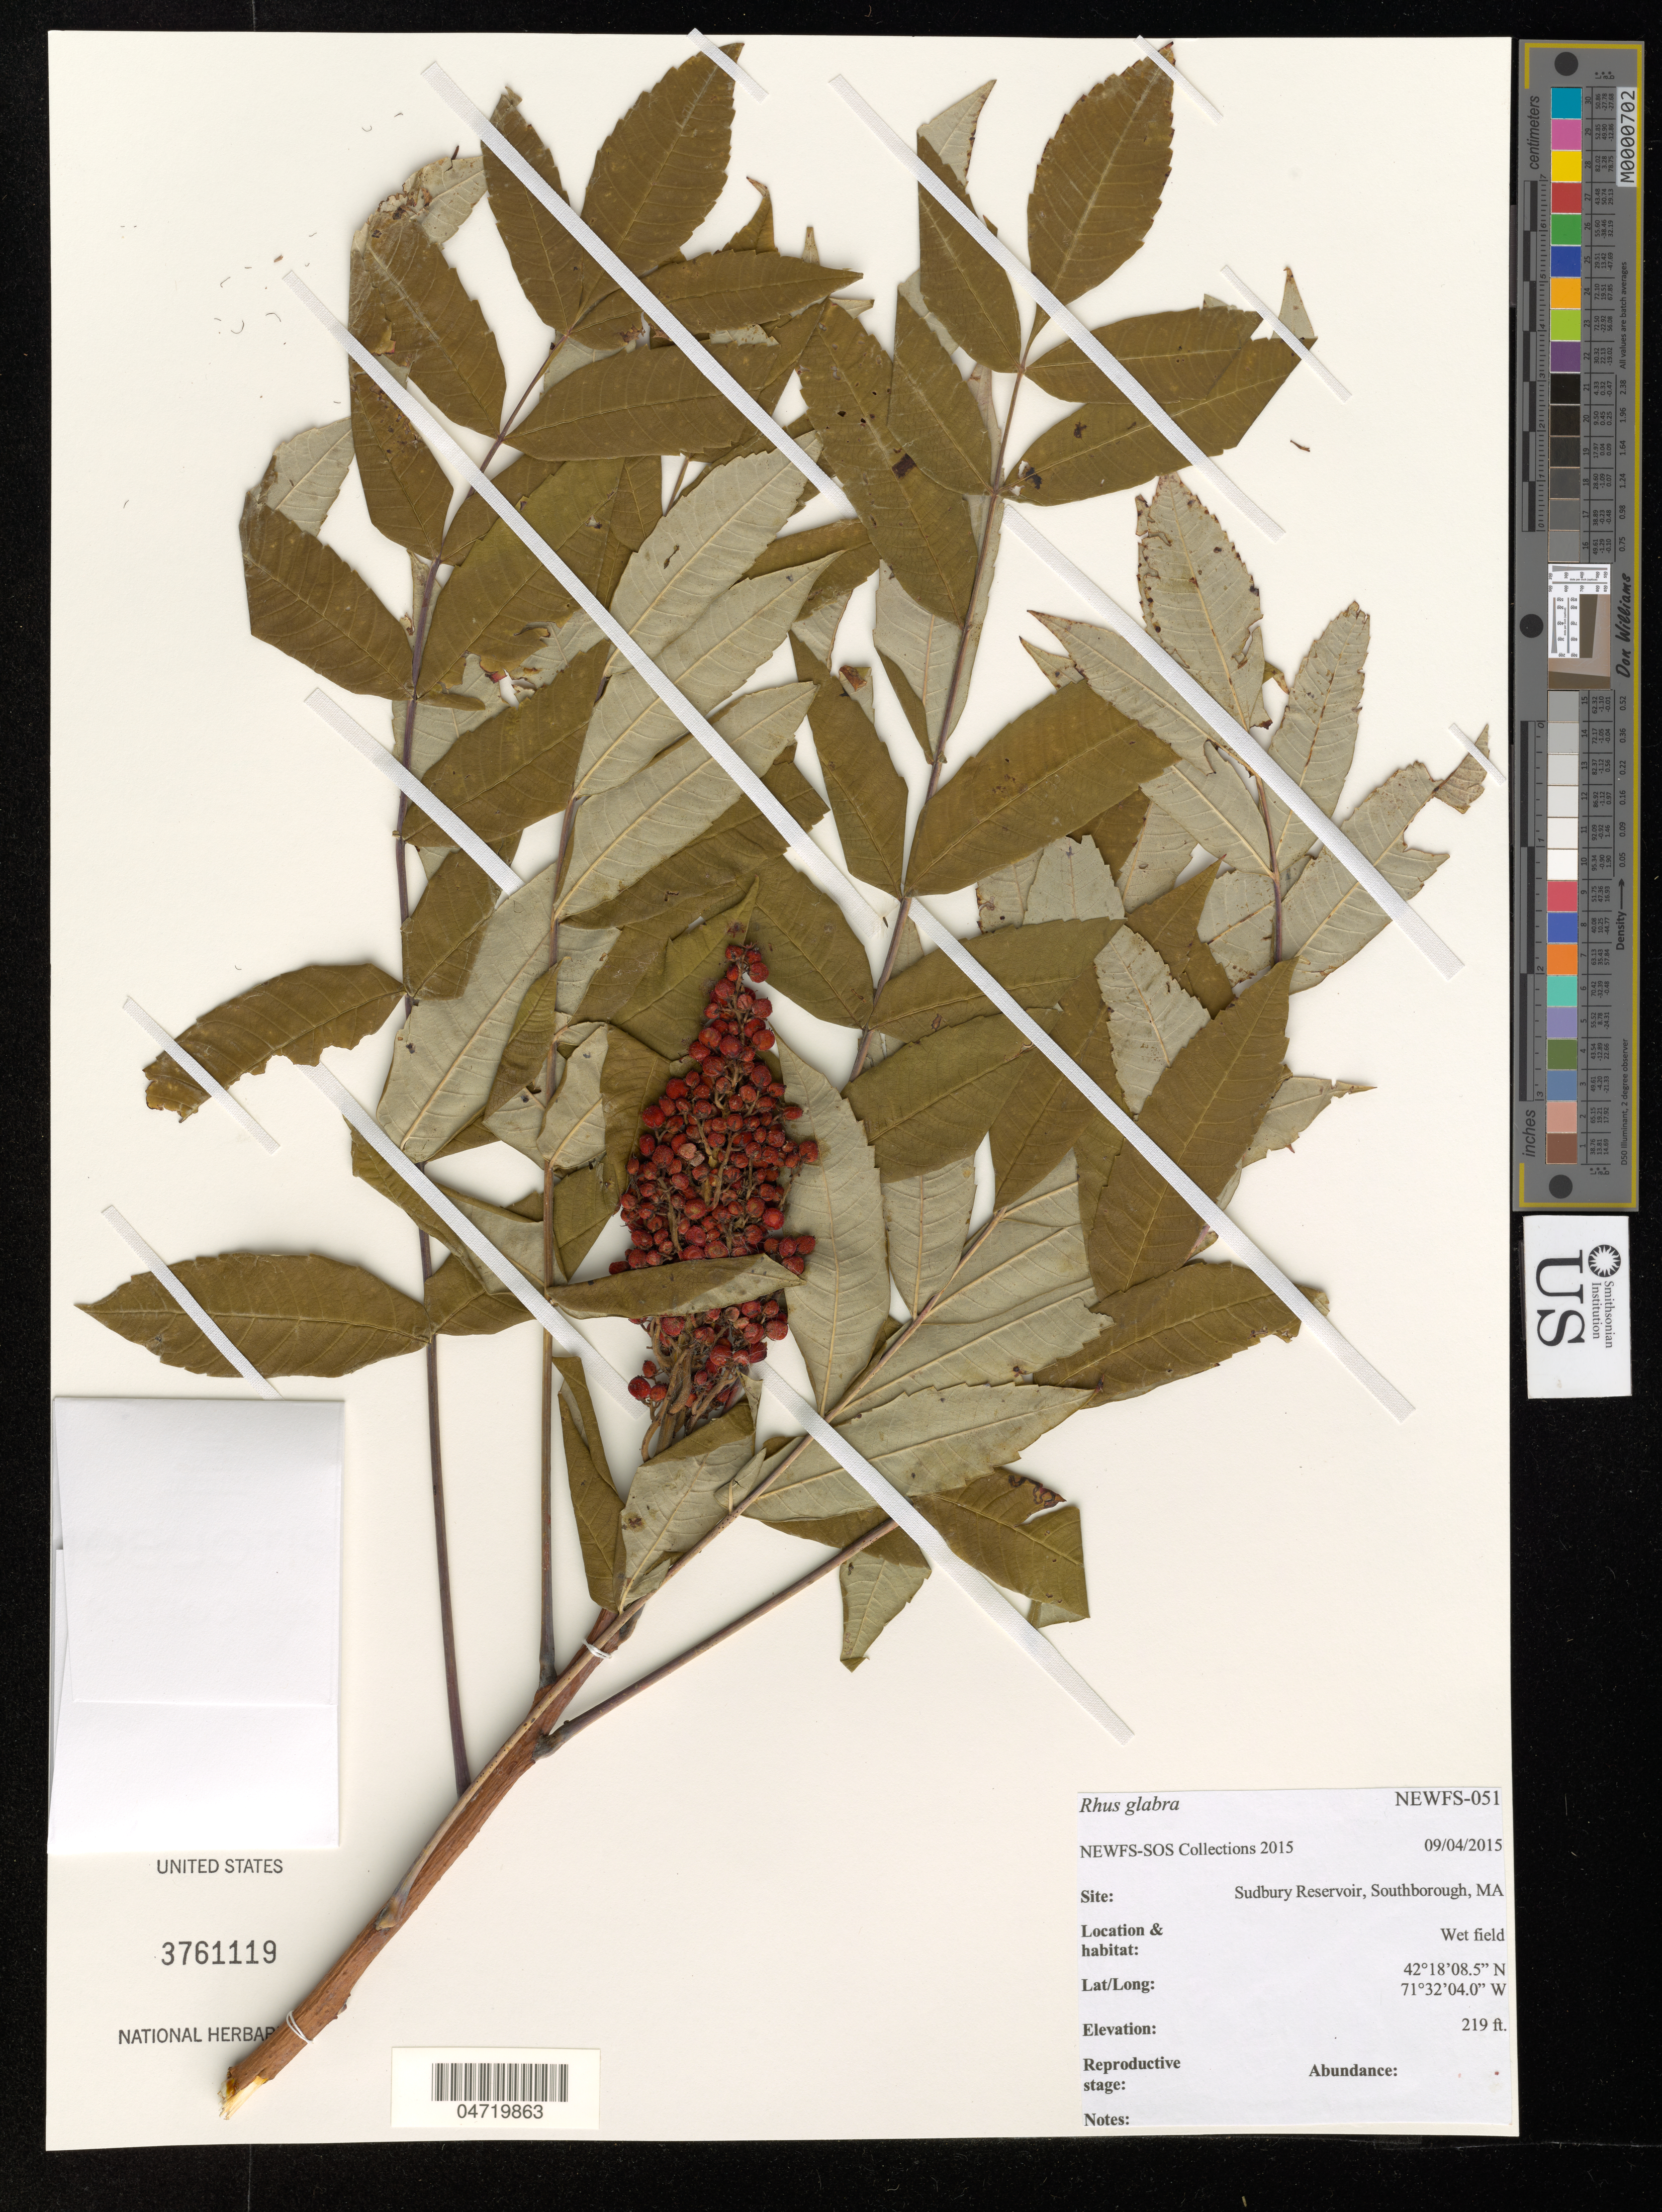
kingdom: Plantae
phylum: Tracheophyta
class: Magnoliopsida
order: Sapindales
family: Anacardiaceae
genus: Rhus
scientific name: Rhus glabra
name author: L.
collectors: NEWFS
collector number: NEWFS-051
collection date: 2015-09-04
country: United States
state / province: Massachusetts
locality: Sudbury Reservoir, Southborough.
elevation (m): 67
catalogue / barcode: US 3761119